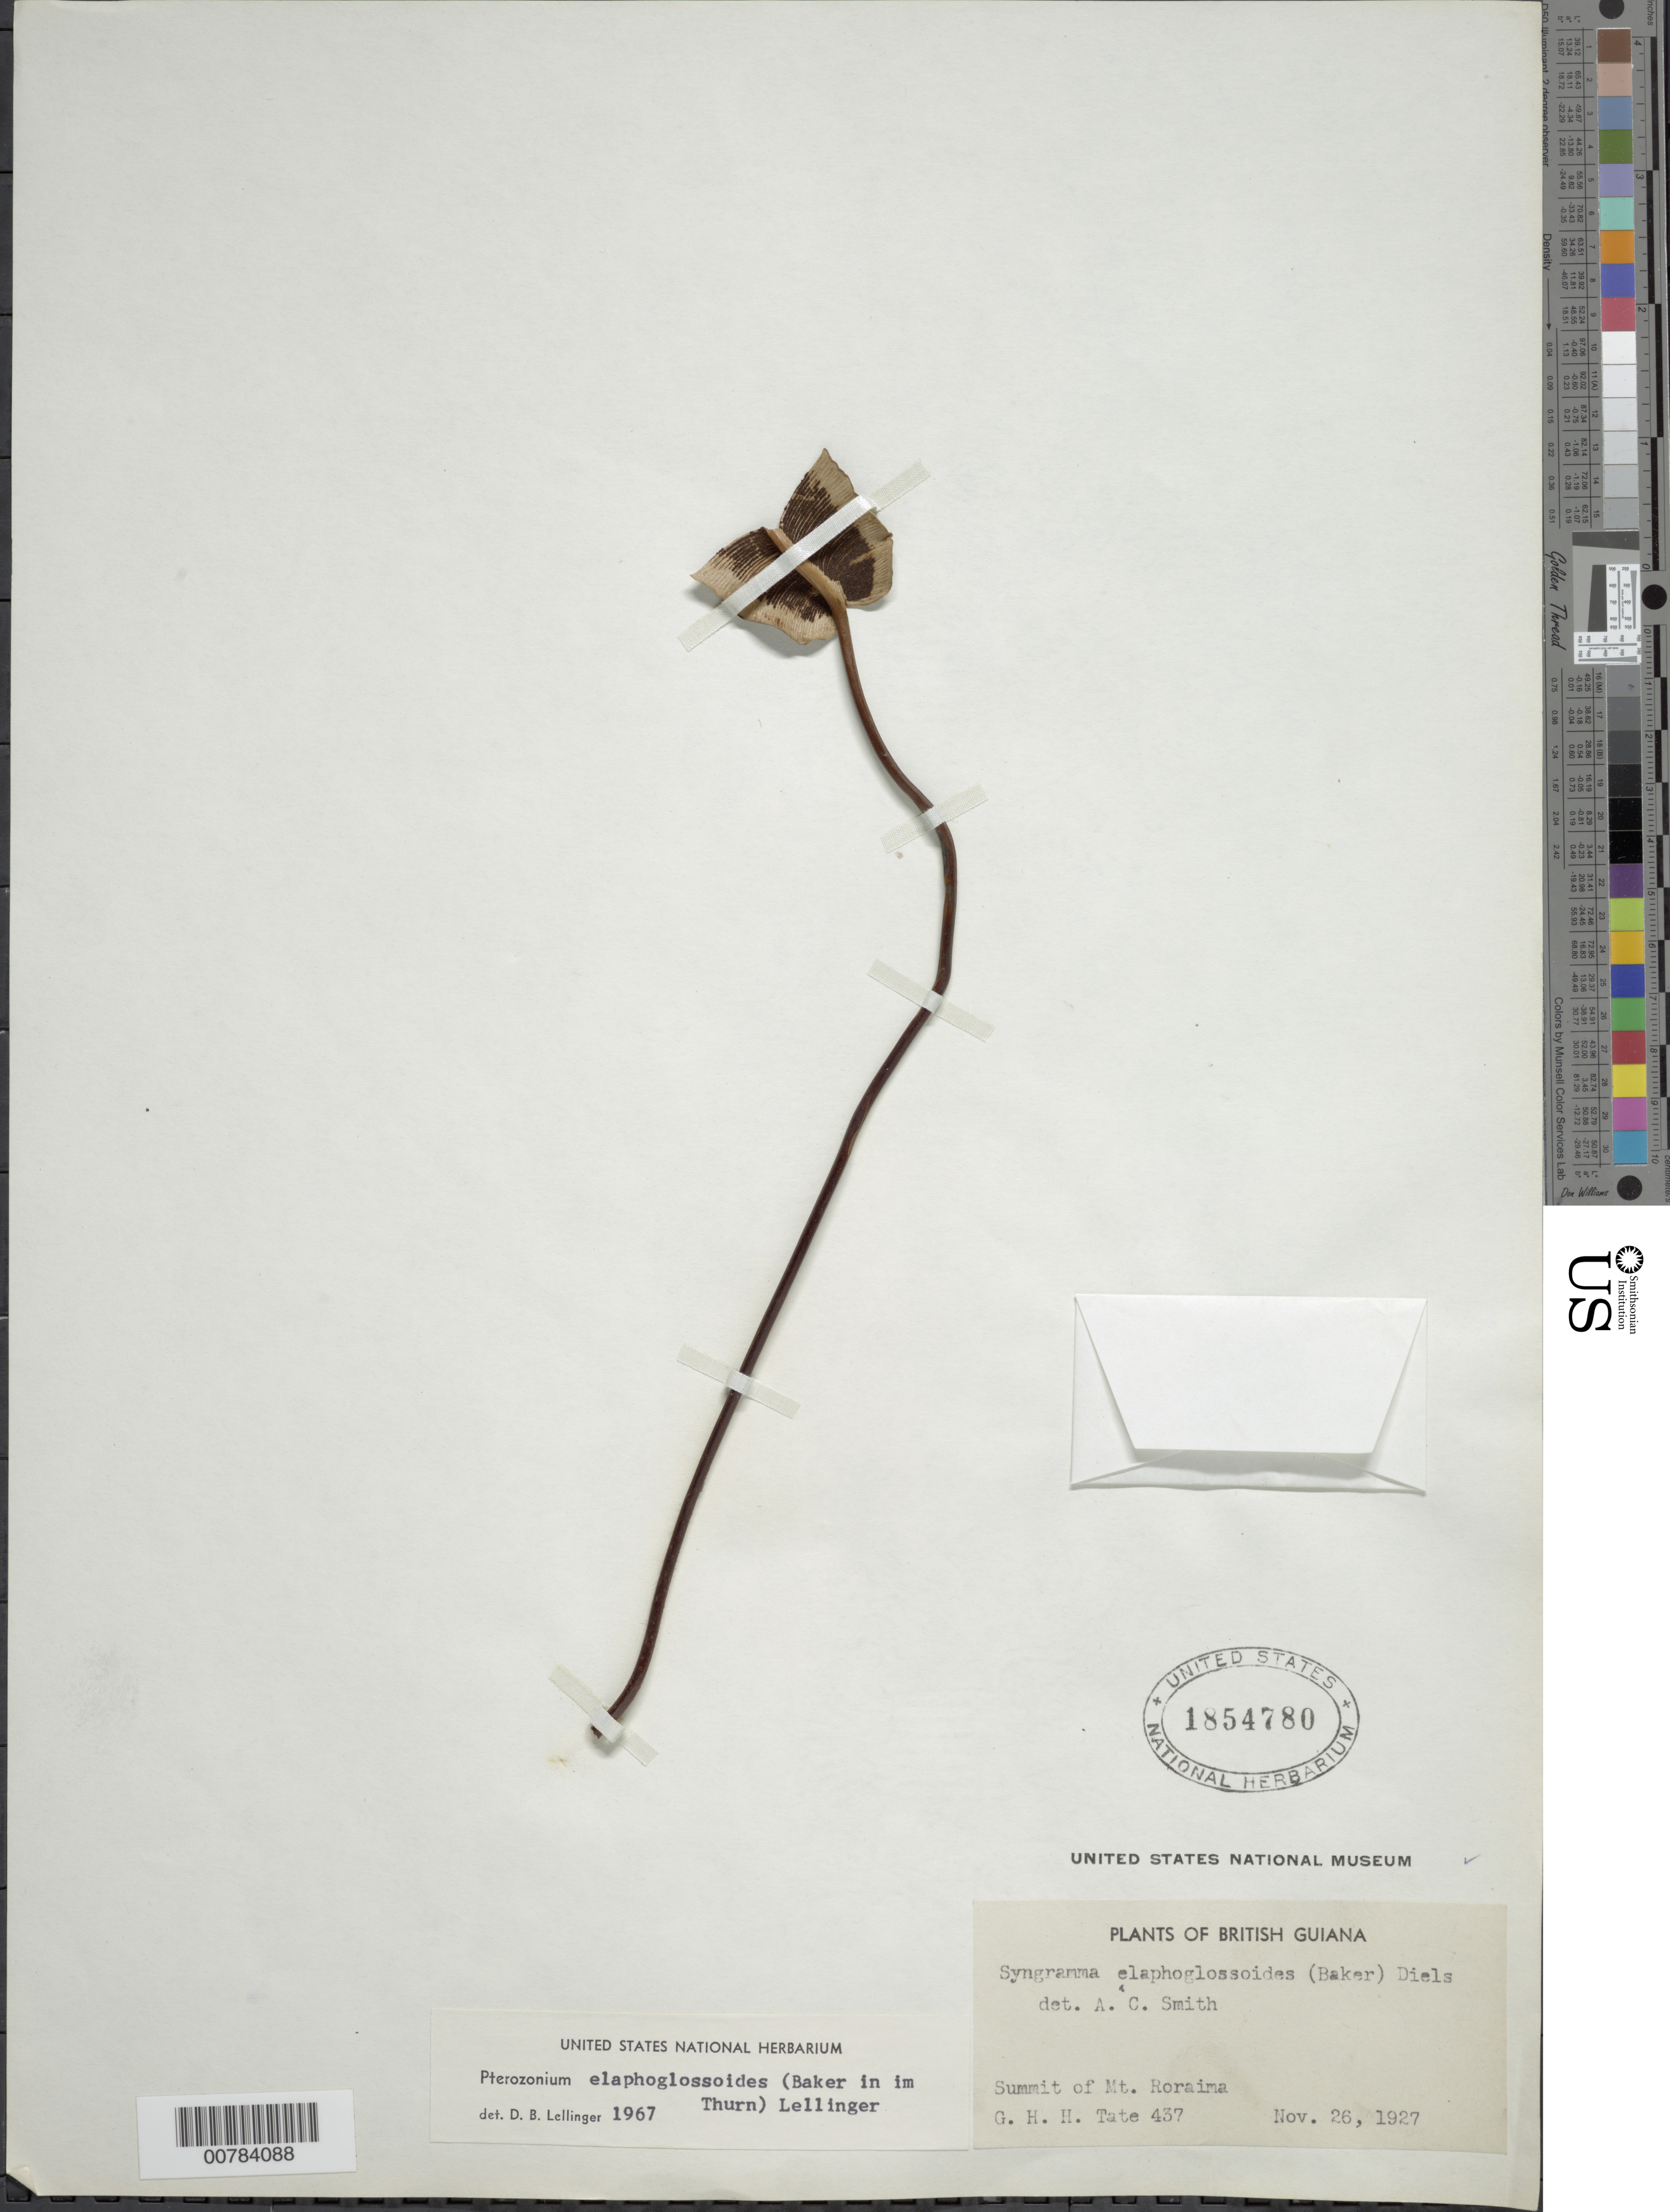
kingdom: Plantae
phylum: Tracheophyta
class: Polypodiopsida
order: Polypodiales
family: Pteridaceae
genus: Pterozonium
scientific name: Pterozonium elaphoglossoides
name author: (Baker) Lellinger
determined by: Lellinger, David B., (BOT), Smithsonian Institution - National Museum of Natural History (UNITED STATES)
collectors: G. H. H.Tate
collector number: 437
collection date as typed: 26-Nov-27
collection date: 1927-11-26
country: Venezuela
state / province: Bolívar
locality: Mt. Roraima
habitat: Summit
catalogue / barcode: US 1854780